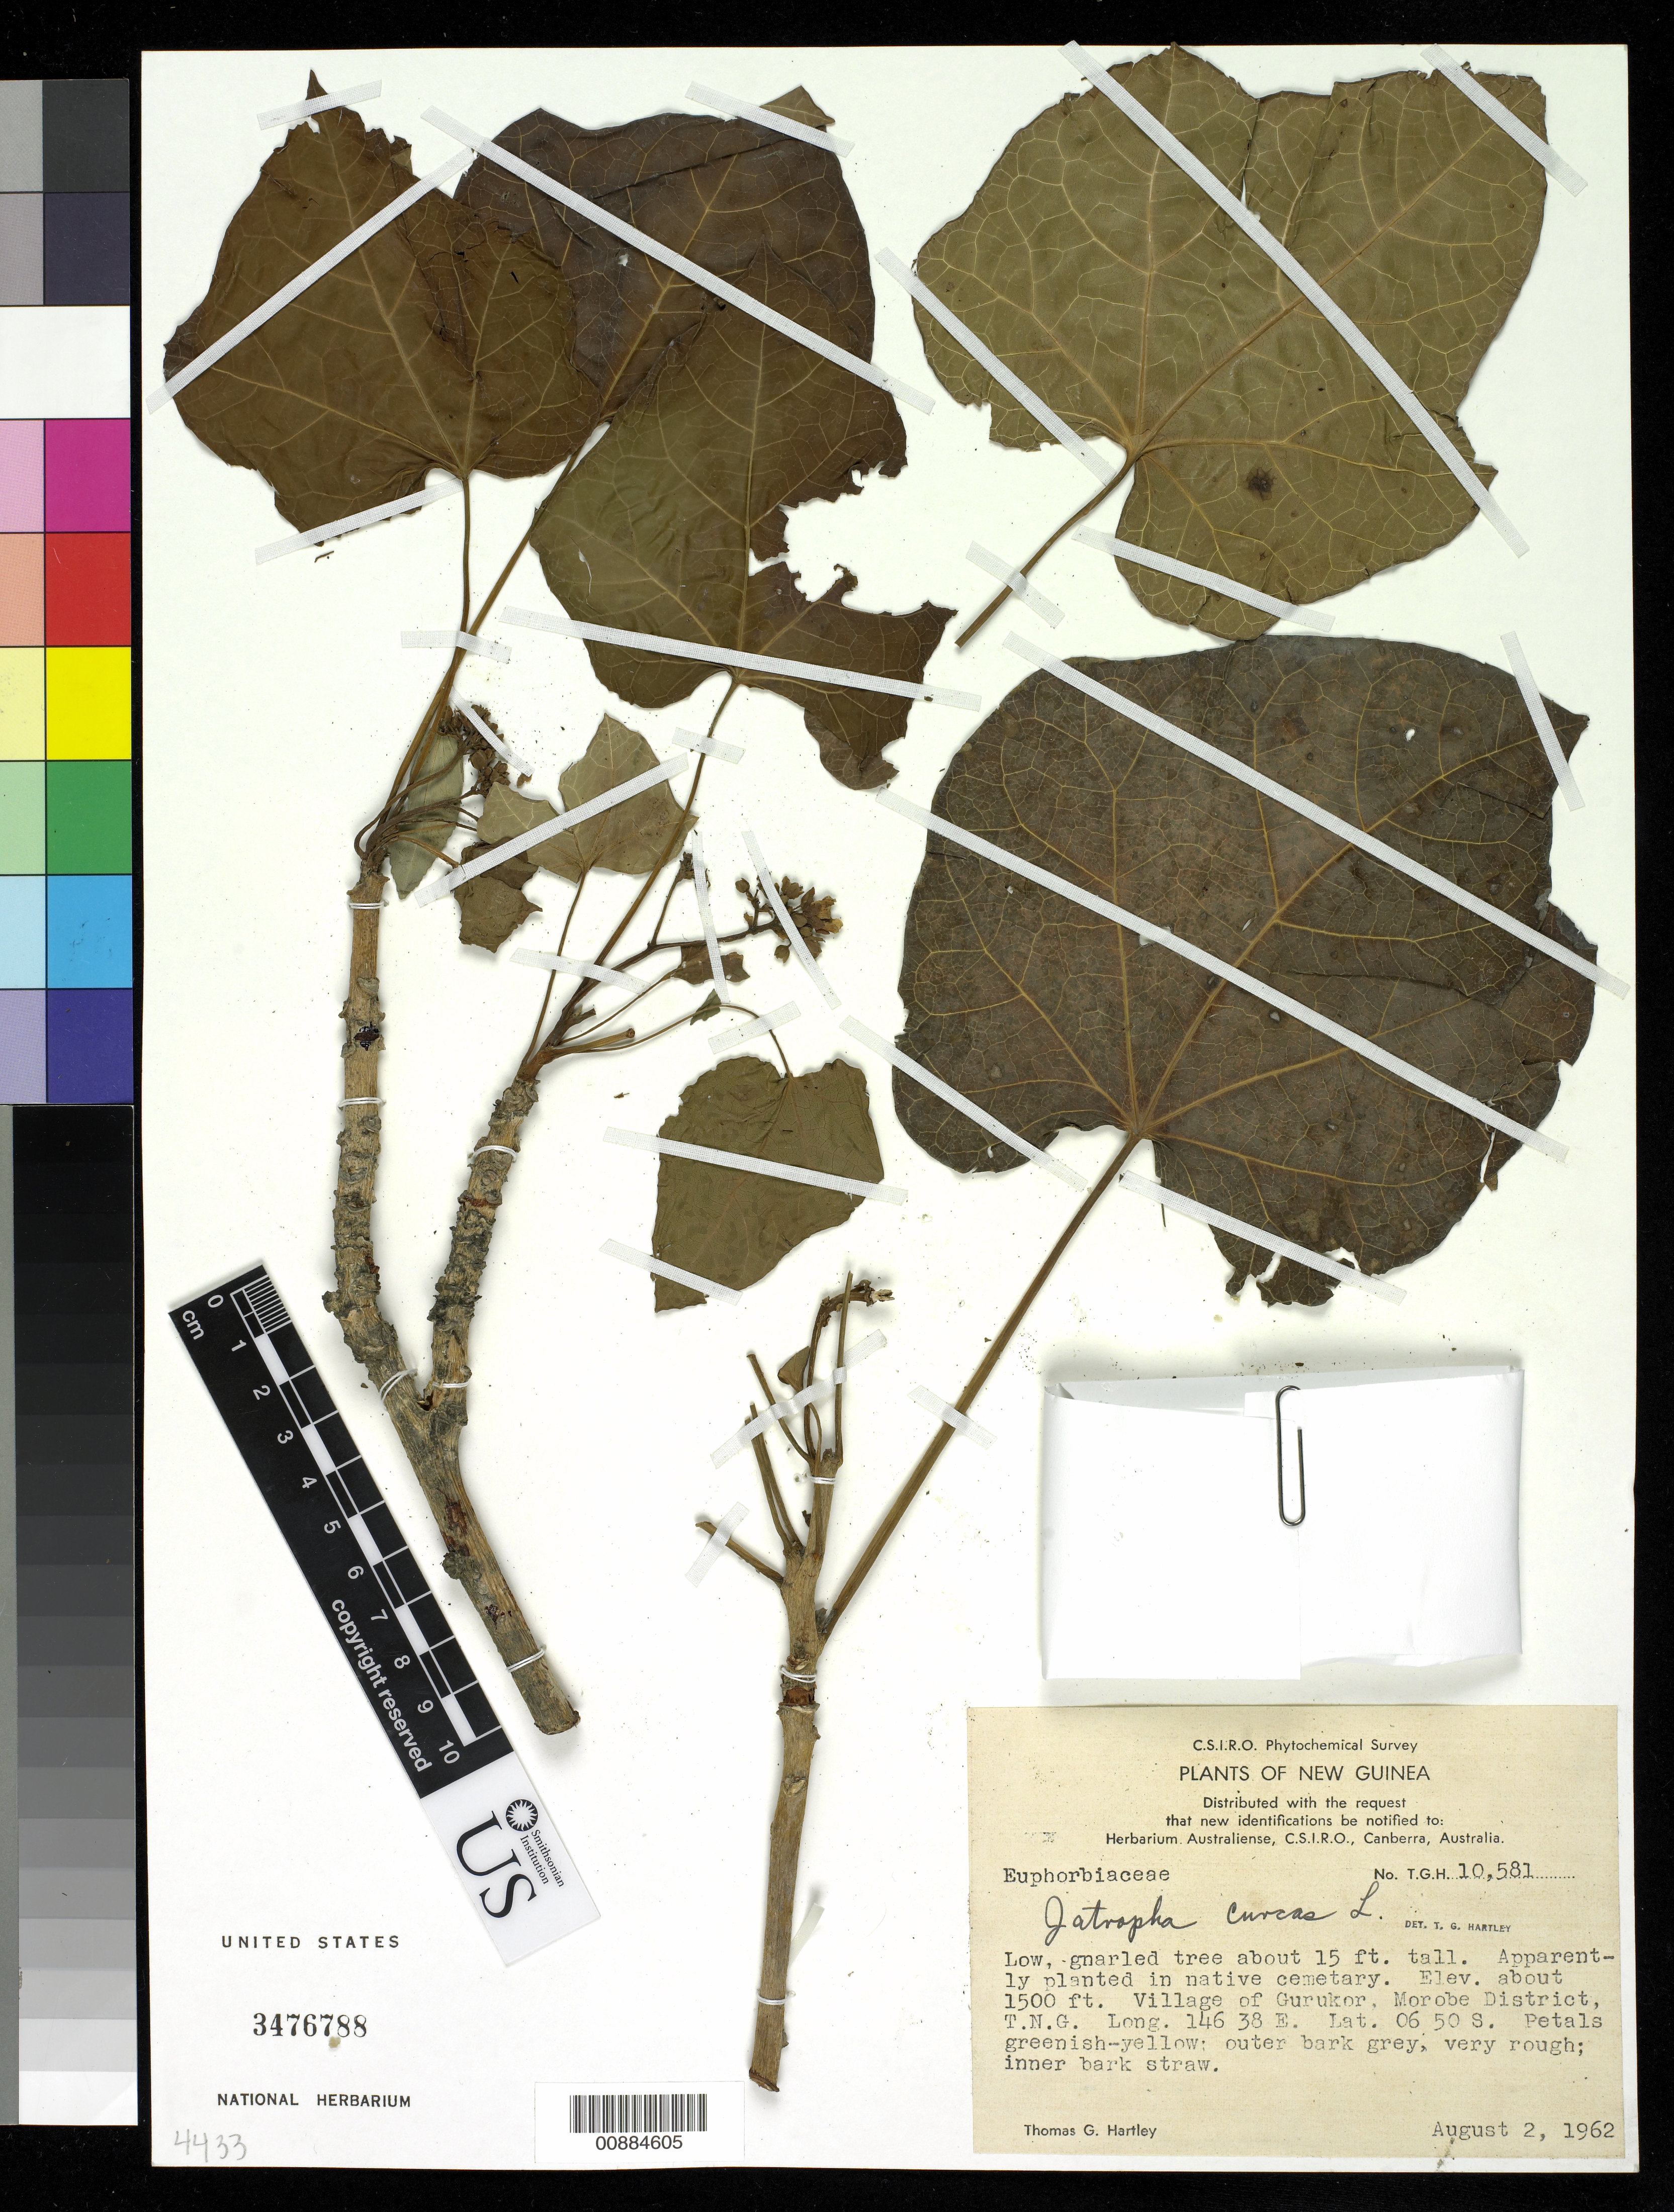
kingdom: Plantae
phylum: Tracheophyta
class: Magnoliopsida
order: Malpighiales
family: Euphorbiaceae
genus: Jatropha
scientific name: Jatropha curcas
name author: L.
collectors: T. G. Hartley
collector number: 10581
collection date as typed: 02 Aug 1962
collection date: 1962-08-02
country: Papua New Guinea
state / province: Morobe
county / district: morobe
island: New Guinea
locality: New Guinea, Village of Gurukor, Morobe District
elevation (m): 457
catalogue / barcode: US 3476788